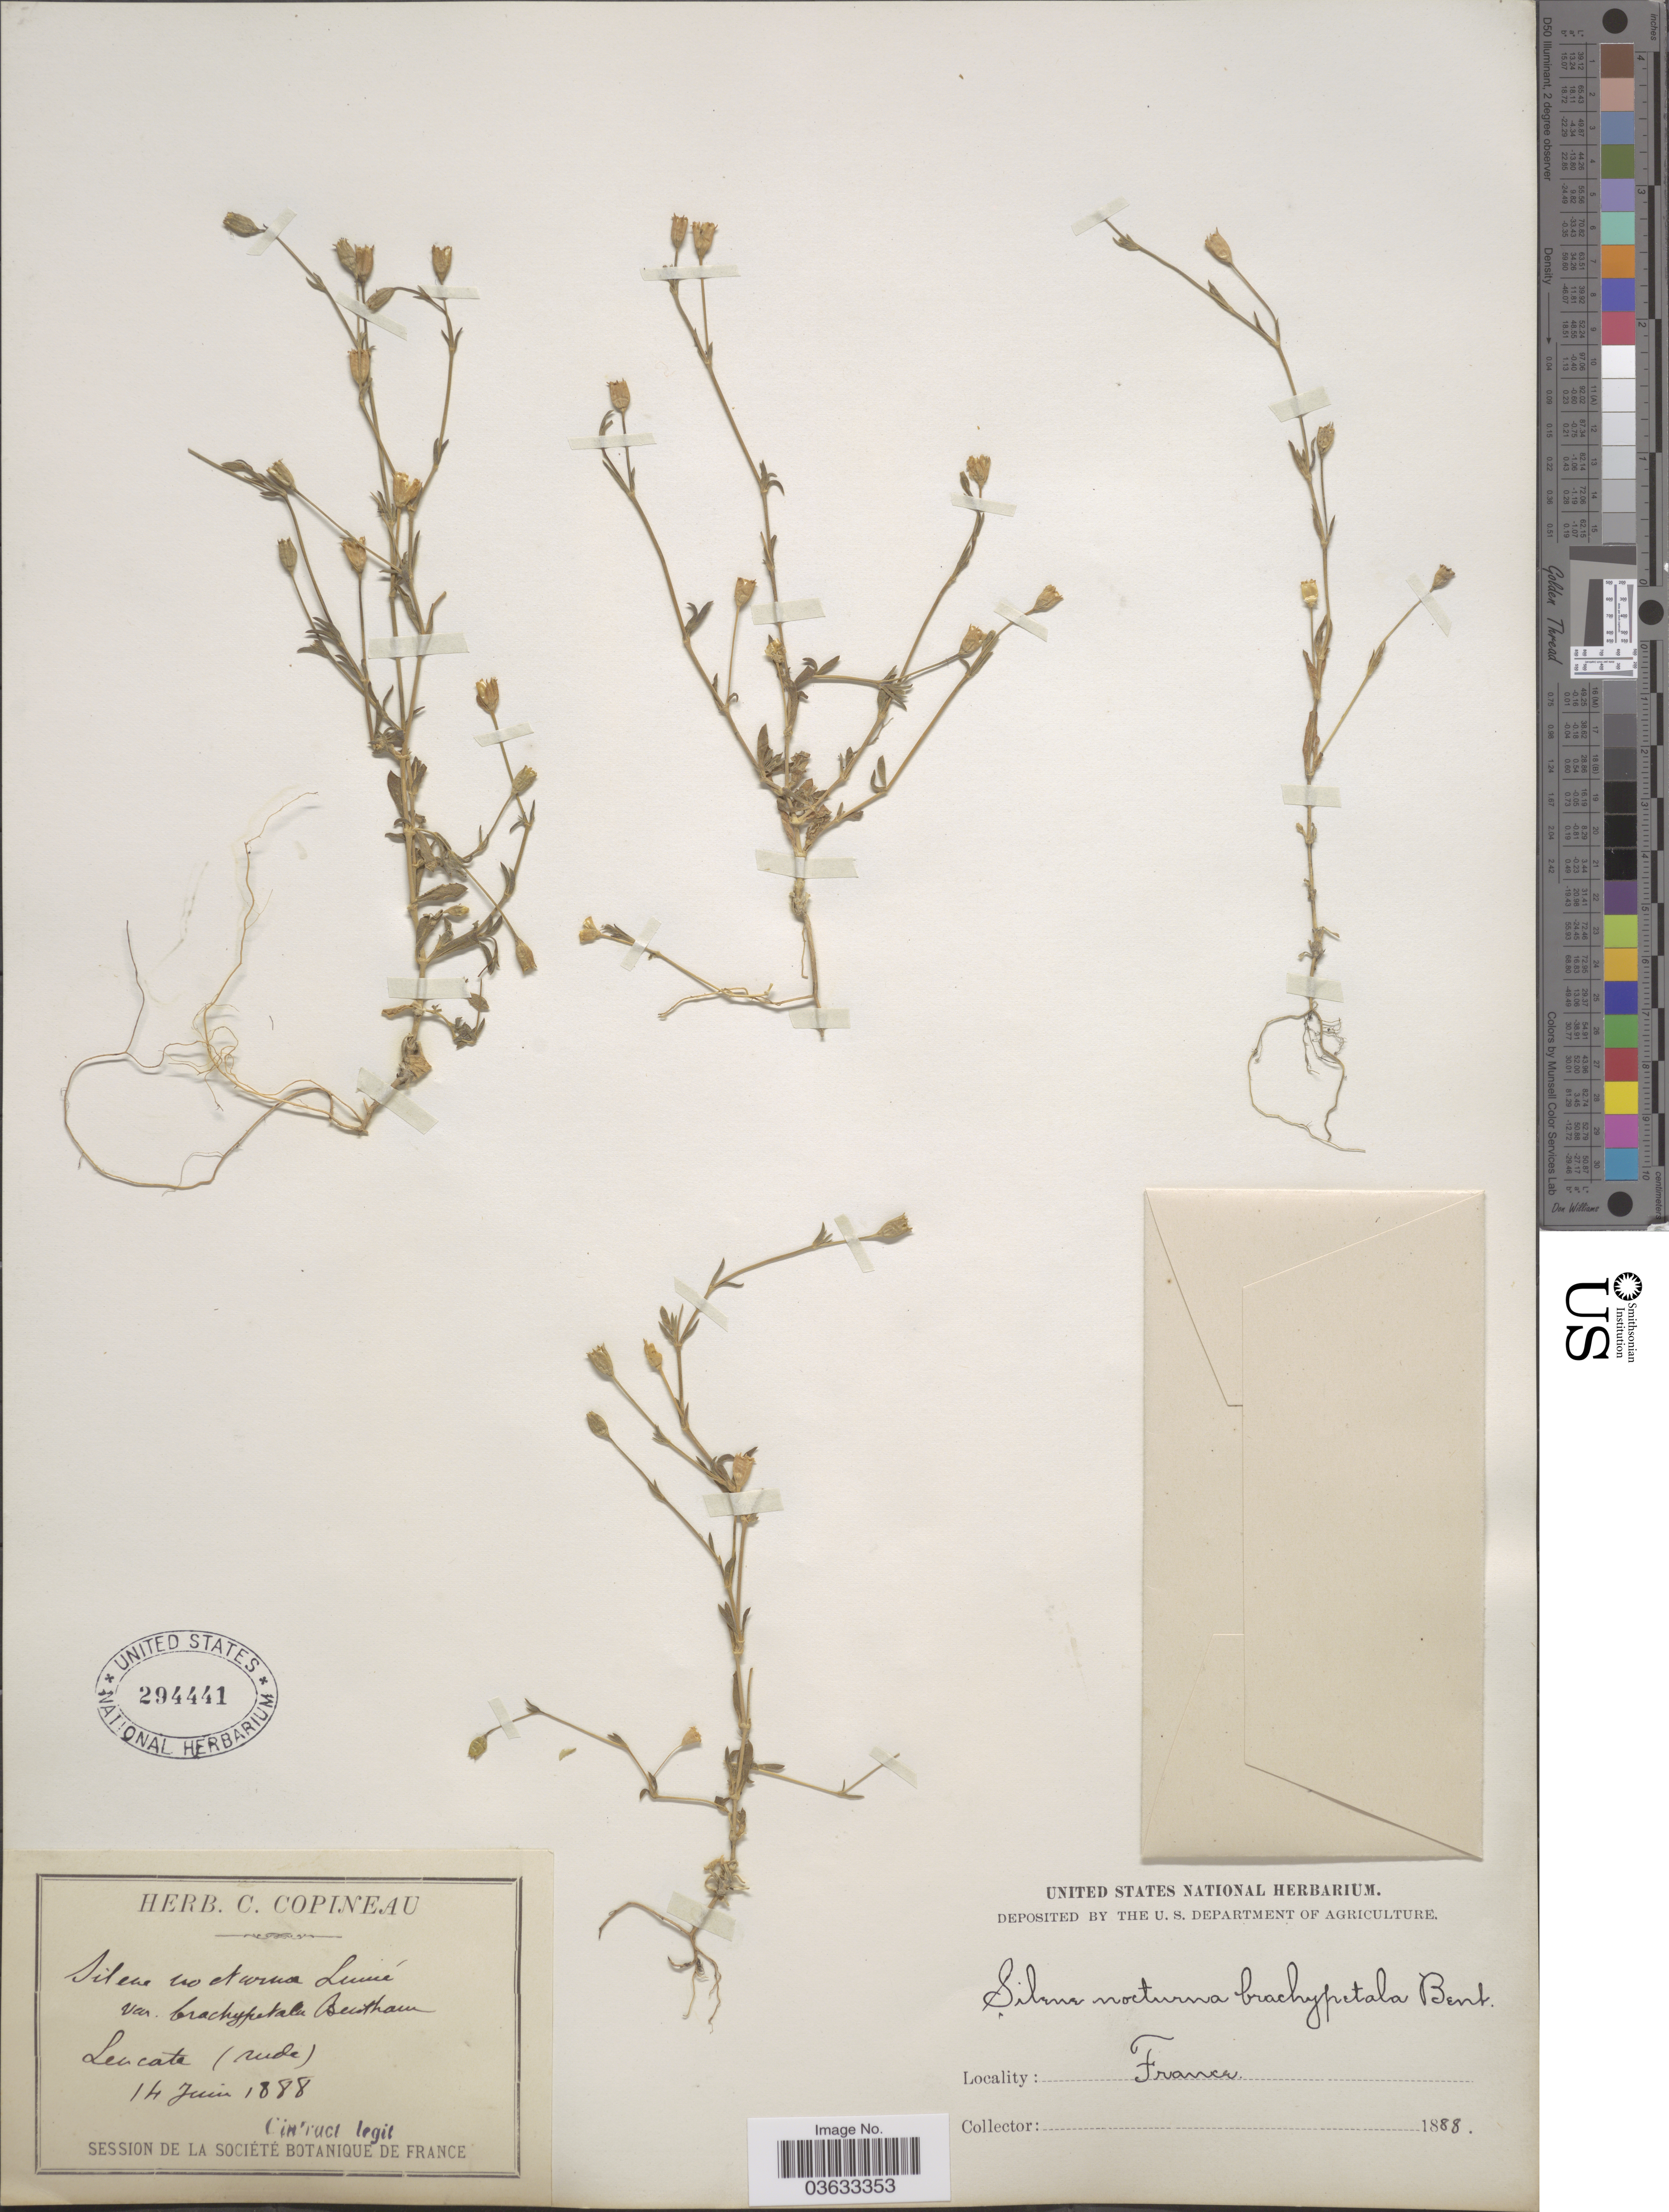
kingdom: Plantae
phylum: Tracheophyta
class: Magnoliopsida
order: Caryophyllales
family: Caryophyllaceae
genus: Silene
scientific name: Silene nocturna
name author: L.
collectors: Cintract, --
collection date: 1888-06-14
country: France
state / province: Occitanie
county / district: Aude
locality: Leucate (Aude).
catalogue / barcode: US 294441